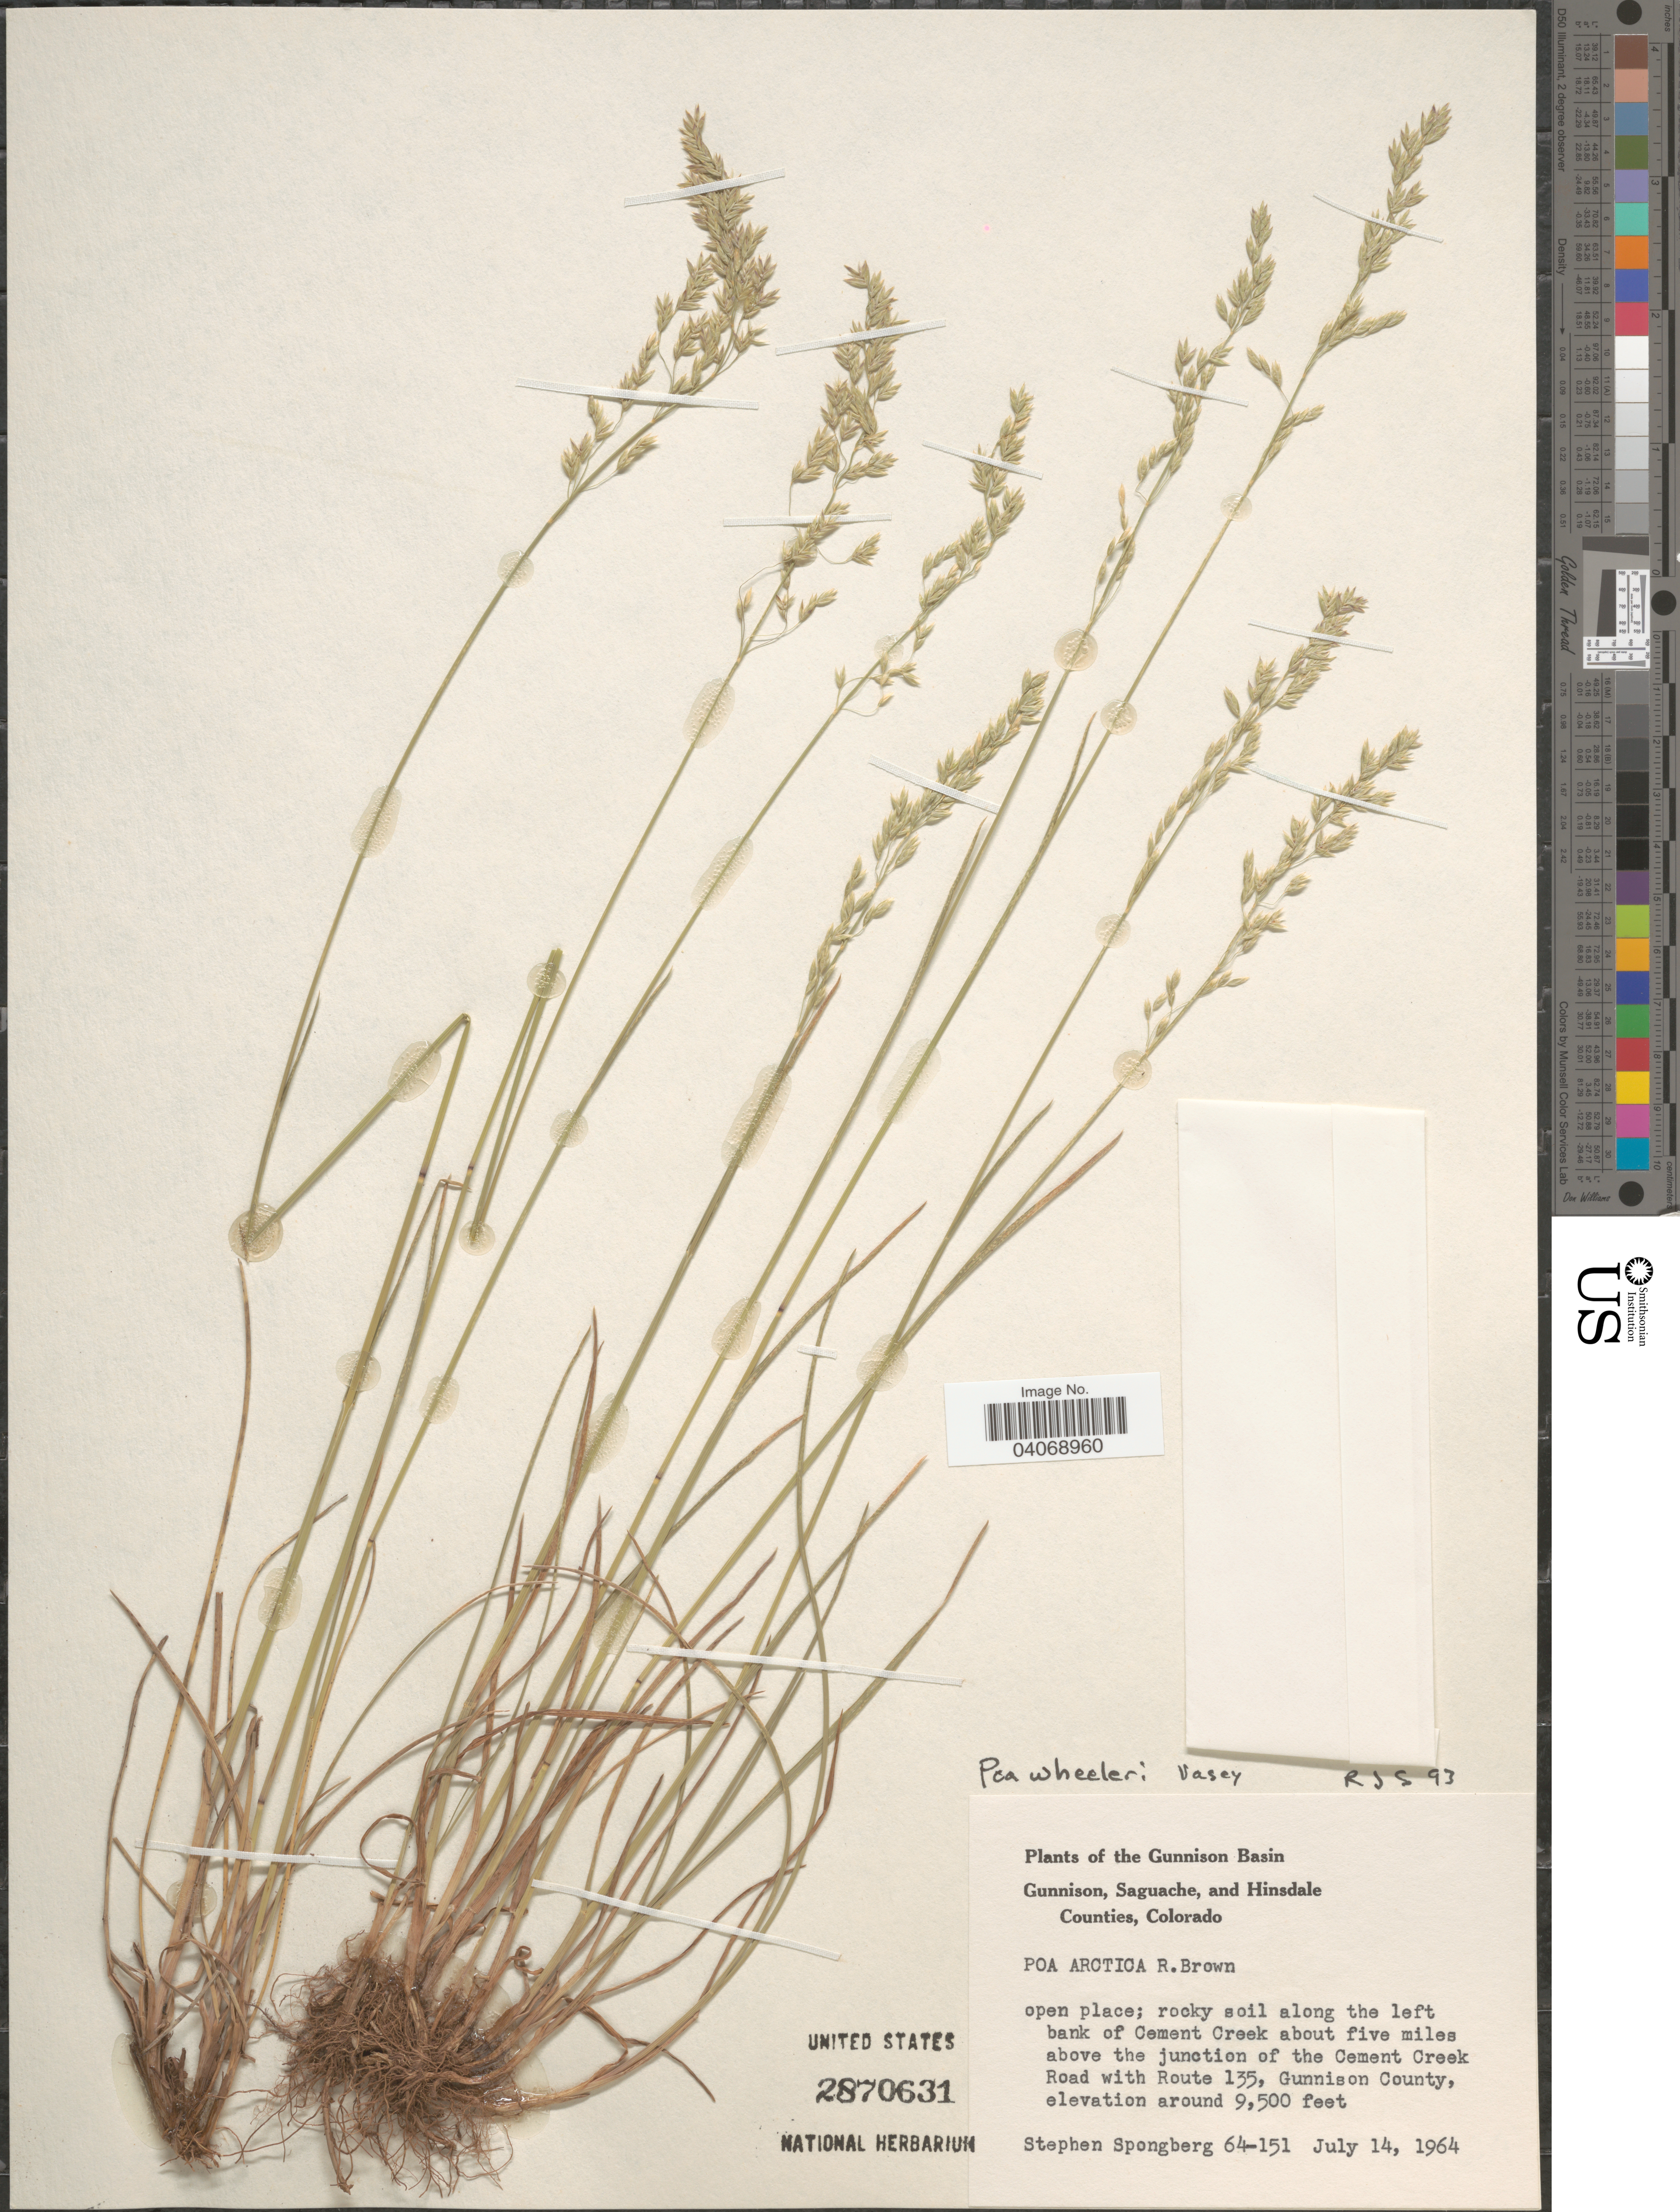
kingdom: Plantae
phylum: Tracheophyta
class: Liliopsida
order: Poales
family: Poaceae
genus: Poa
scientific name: Poa wheeleri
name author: Vasey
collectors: S. A.Spongberg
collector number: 64-151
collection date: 1964-07-14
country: United States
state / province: Colorado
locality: Gunnison Basin. Rocky soil along the left bank of Cement Creek about five miles above the junction of the Cement Creek Road with Route 135, Gunnison County.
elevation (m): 2896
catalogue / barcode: US 2870631